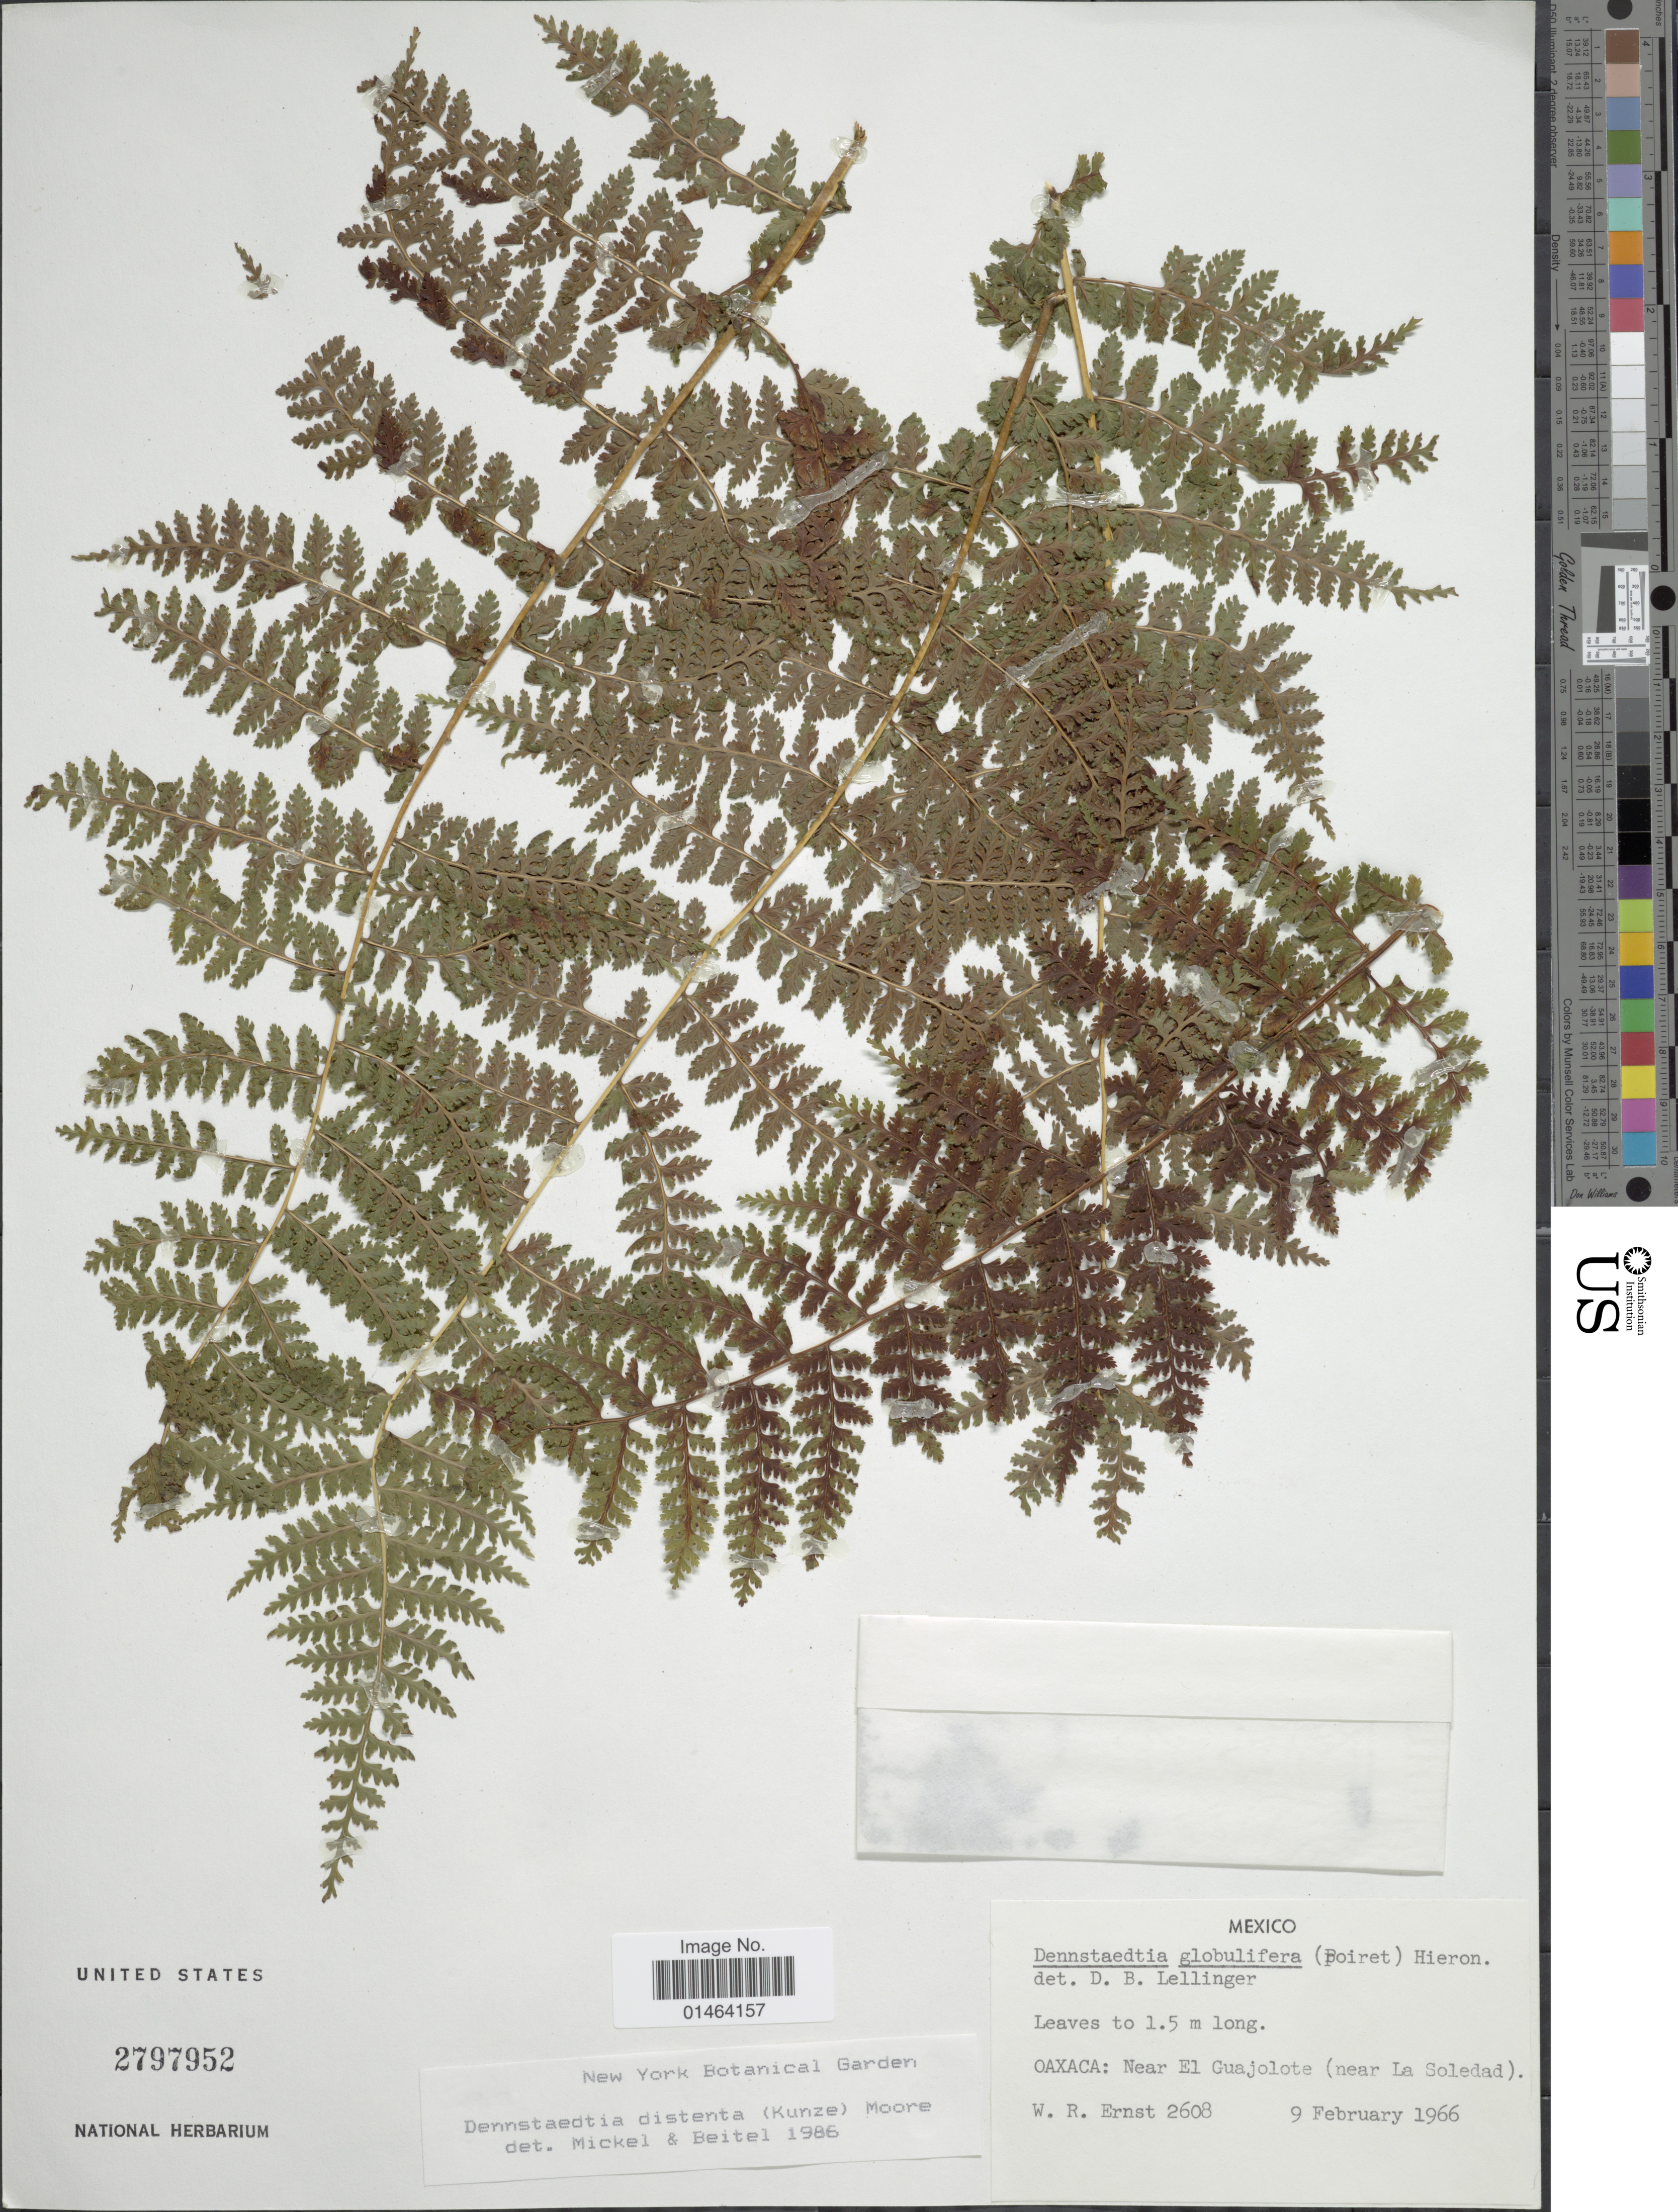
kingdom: Plantae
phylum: Tracheophyta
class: Polypodiopsida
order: Polypodiales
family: Dennstaedtiaceae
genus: Dennstaedtia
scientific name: Dennstaedtia distenta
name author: (Kunze) T. Moore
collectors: W. R. Ernst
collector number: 2608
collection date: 1966-02-09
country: Mexico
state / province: Oaxaca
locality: Near El Guajolote (near La Soledad)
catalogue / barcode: US 2797952